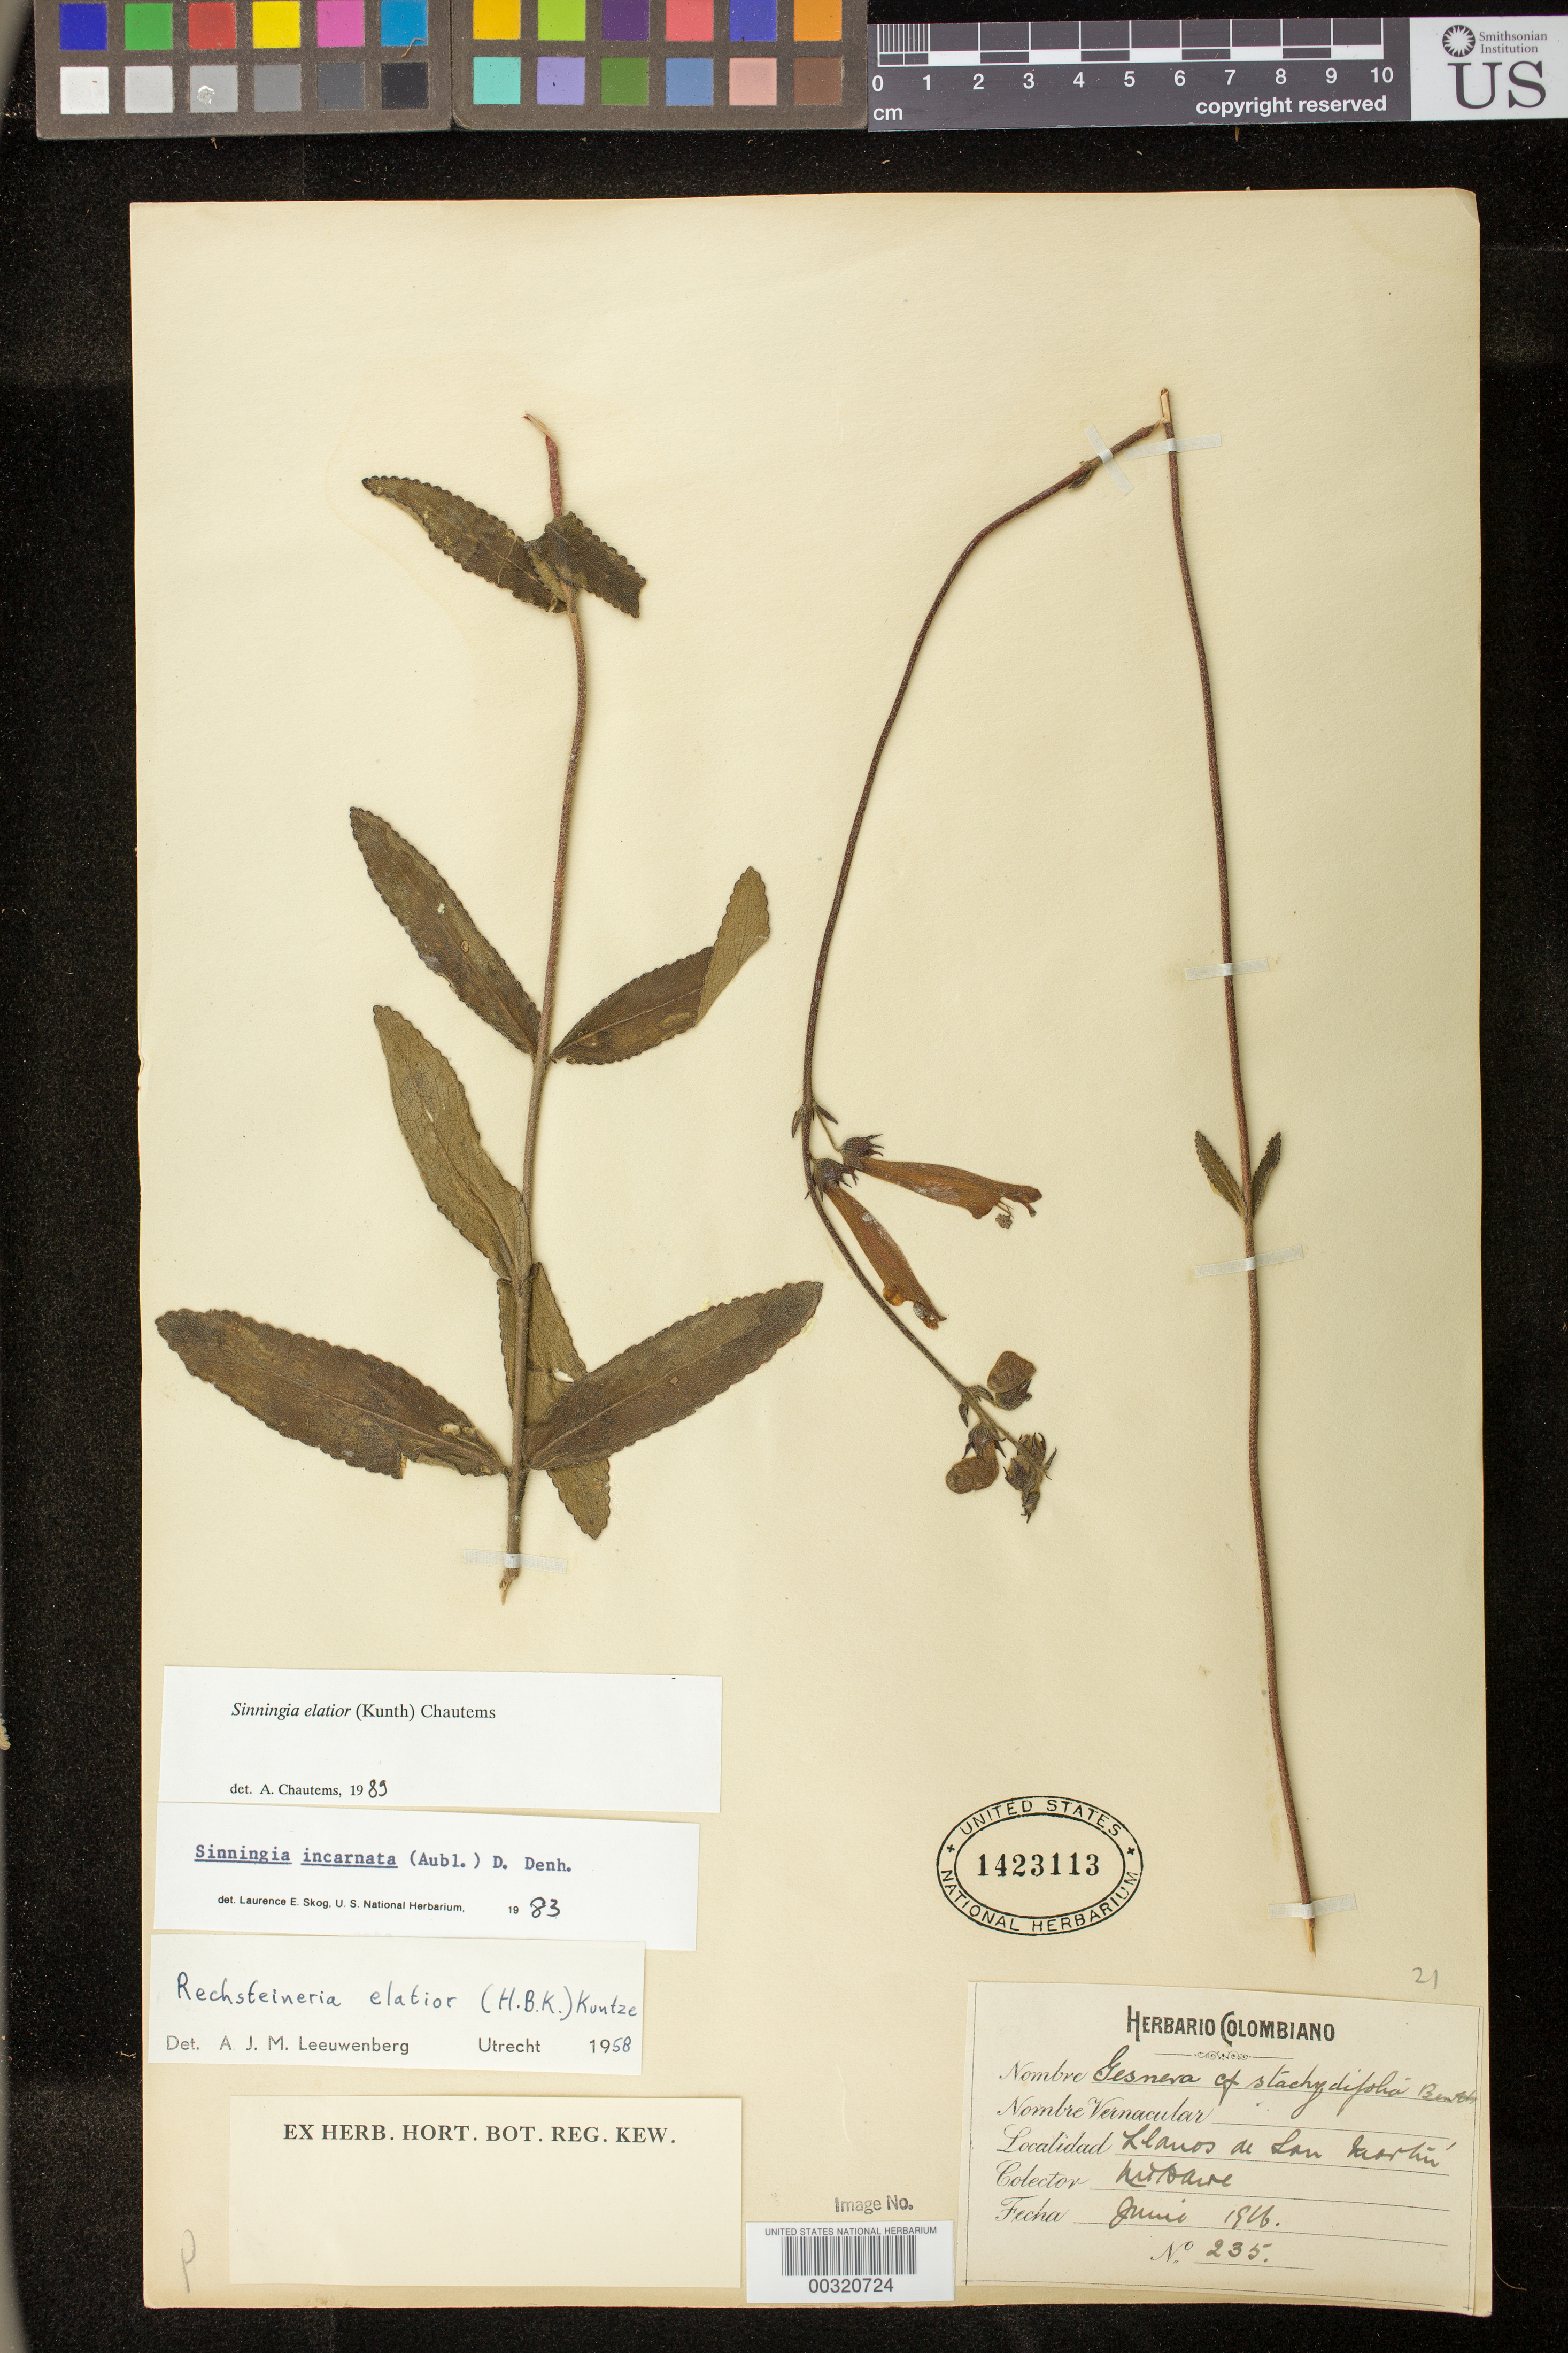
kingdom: Plantae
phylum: Tracheophyta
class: Magnoliopsida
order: Lamiales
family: Gesneriaceae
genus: Sinningia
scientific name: Sinningia elatior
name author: (Kunth) Chautems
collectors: M. T. Dawe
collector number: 235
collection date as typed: Jun 1916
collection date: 1916-06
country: Colombia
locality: Llanos de San Martin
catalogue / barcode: US 1423113